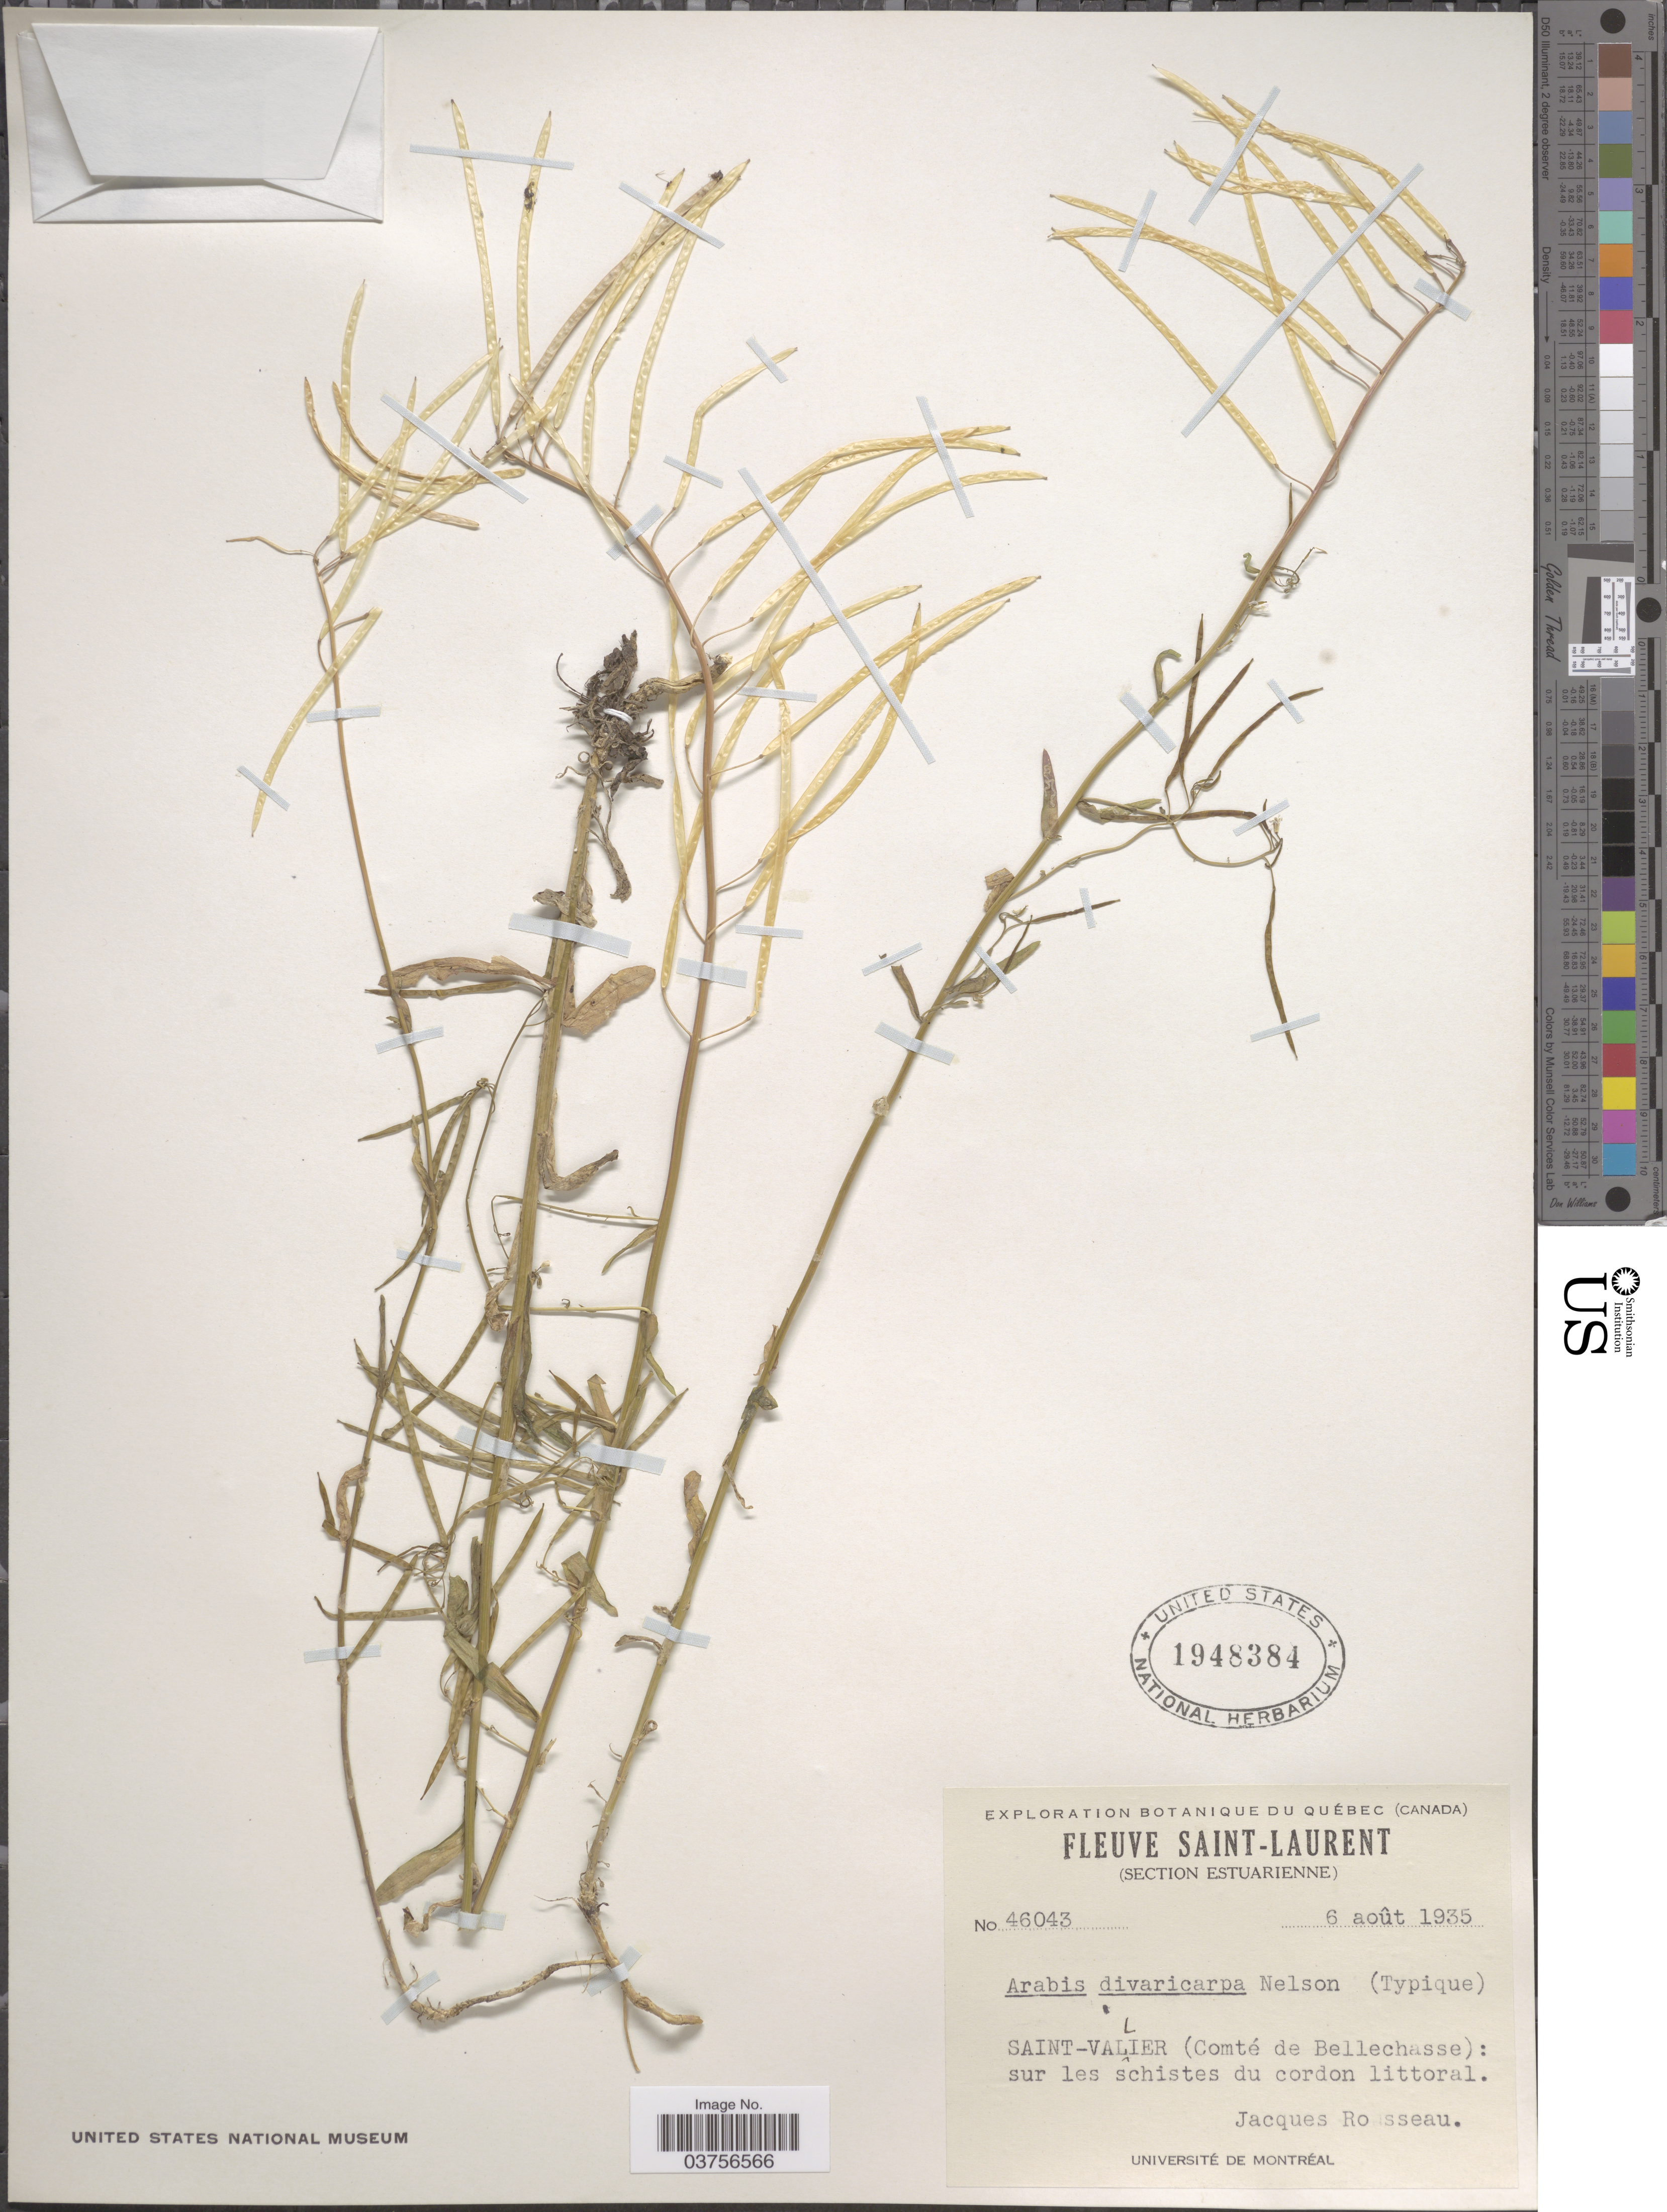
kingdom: Plantae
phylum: Tracheophyta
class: Magnoliopsida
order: Brassicales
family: Brassicaceae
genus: Arabis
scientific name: Arabis divaricarpa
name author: A. Nelson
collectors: J. Rousseau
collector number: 46043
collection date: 1935-08-06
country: Canada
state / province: Quebec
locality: Fleuve Saint-Laurent. (Section Estuarienne). Saint-Vallier (Comté de Bellechasse): sur les schistes du cordon littoral.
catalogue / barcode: US 1948384